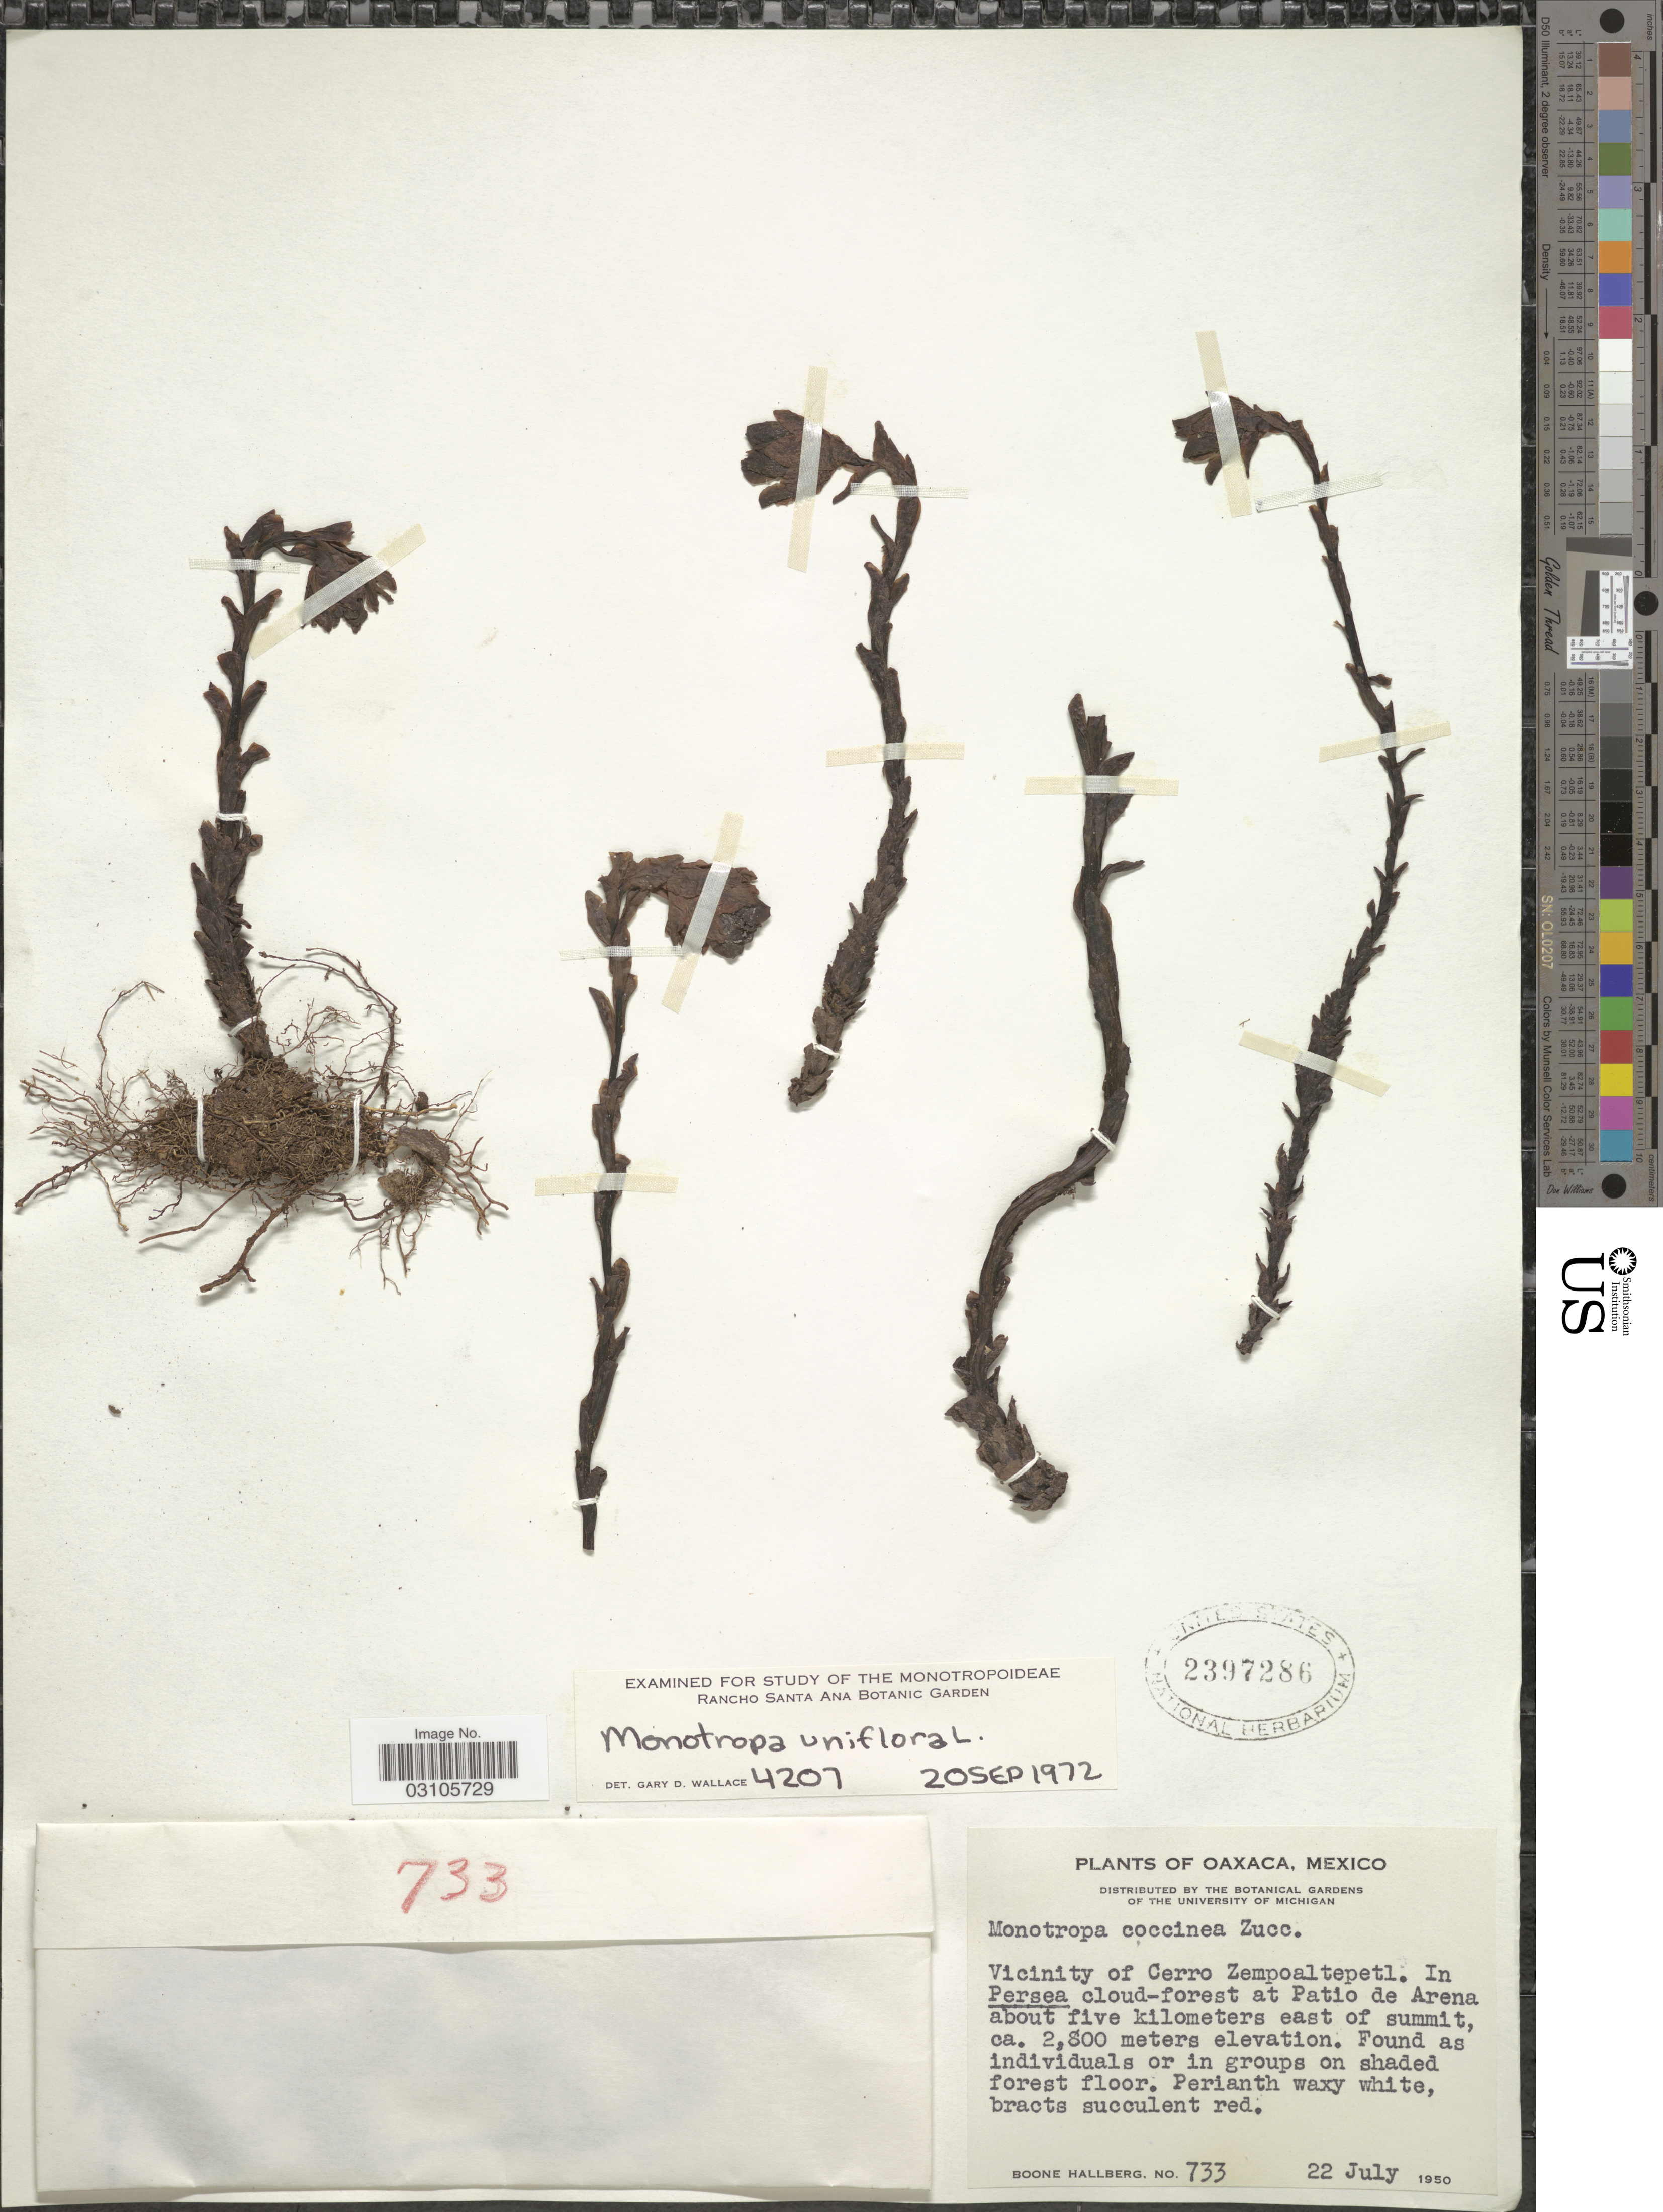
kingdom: Plantae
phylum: Tracheophyta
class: Magnoliopsida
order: Ericales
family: Ericaceae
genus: Monotropa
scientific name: Monotropa uniflora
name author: L.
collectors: B. Hallberg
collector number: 733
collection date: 1950-07-22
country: Mexico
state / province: Oaxaca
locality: Vicinity of Cerro Zempoaltepetl. At Patio de Arena about five kilometers east of summit.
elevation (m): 2800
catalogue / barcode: US 2397286